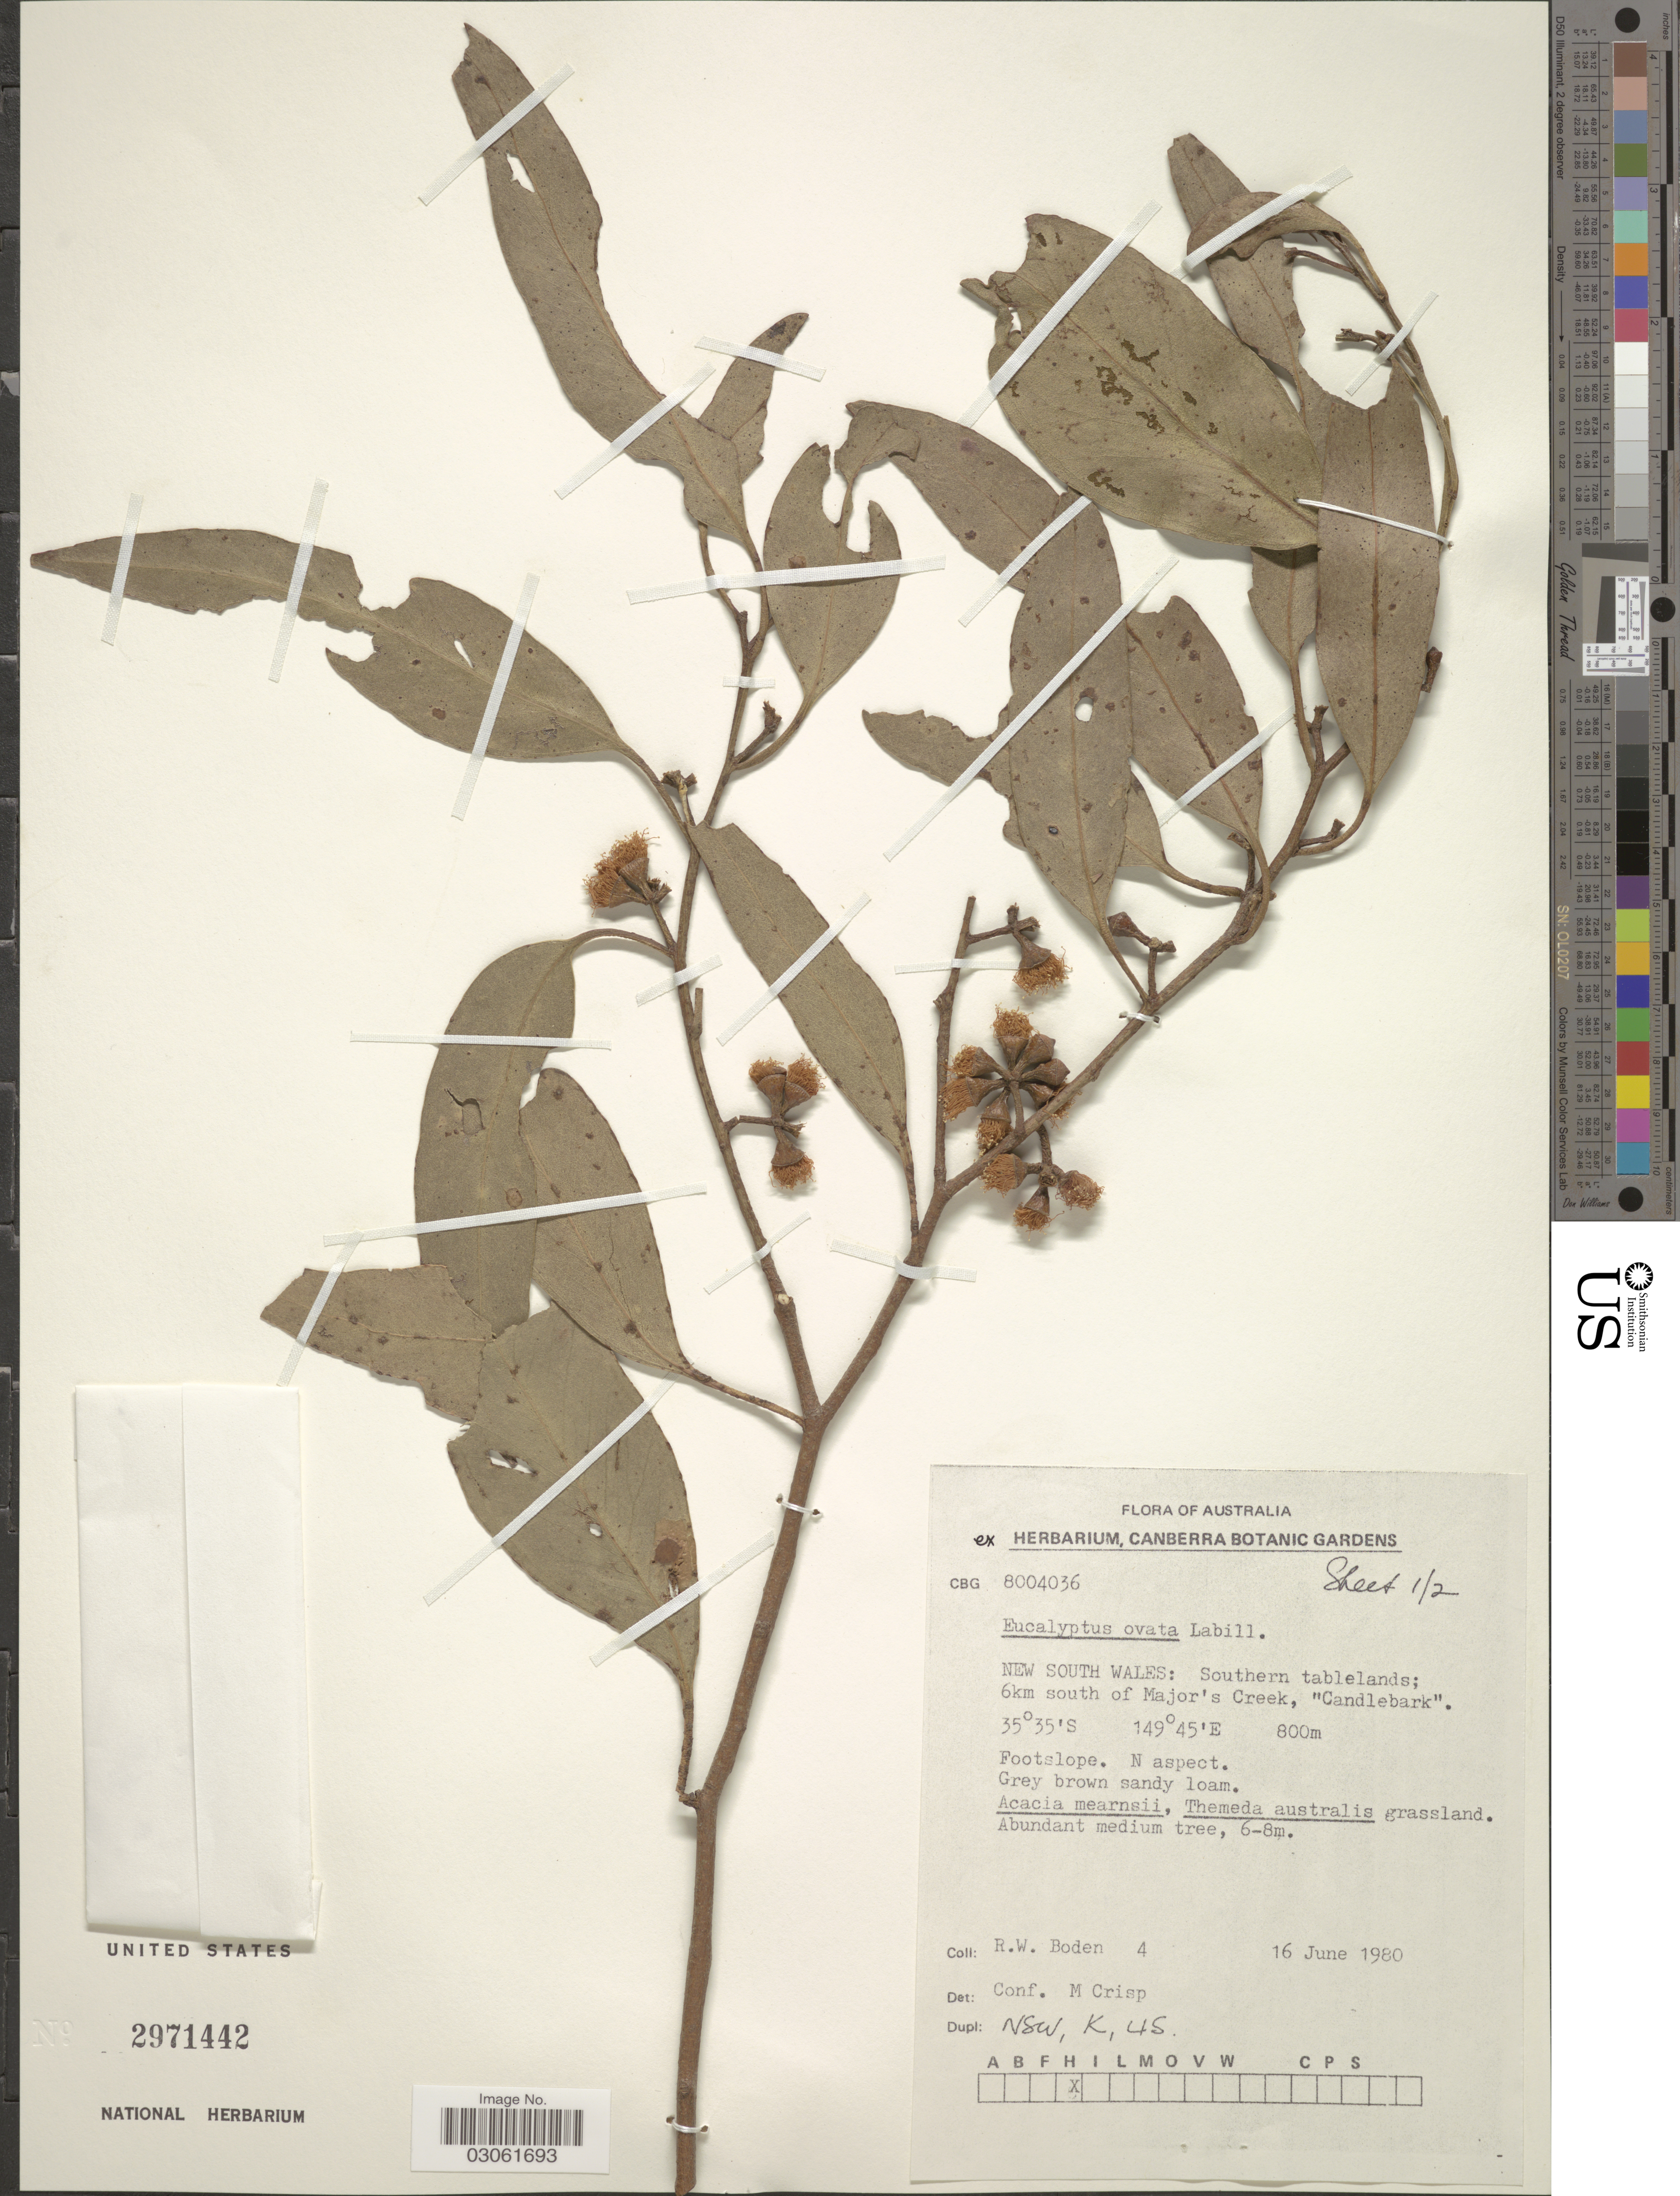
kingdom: Plantae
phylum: Tracheophyta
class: Magnoliopsida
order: Myrtales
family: Myrtaceae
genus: Eucalyptus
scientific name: Eucalyptus ovata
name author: Labill.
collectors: R. Boden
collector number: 4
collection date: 1980-06-16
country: Australia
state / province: New South Wales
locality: Southern tablelands; 6km south of Major's Creek, "Candlebark". Footslope. N aspect.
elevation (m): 800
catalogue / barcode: US 2971442